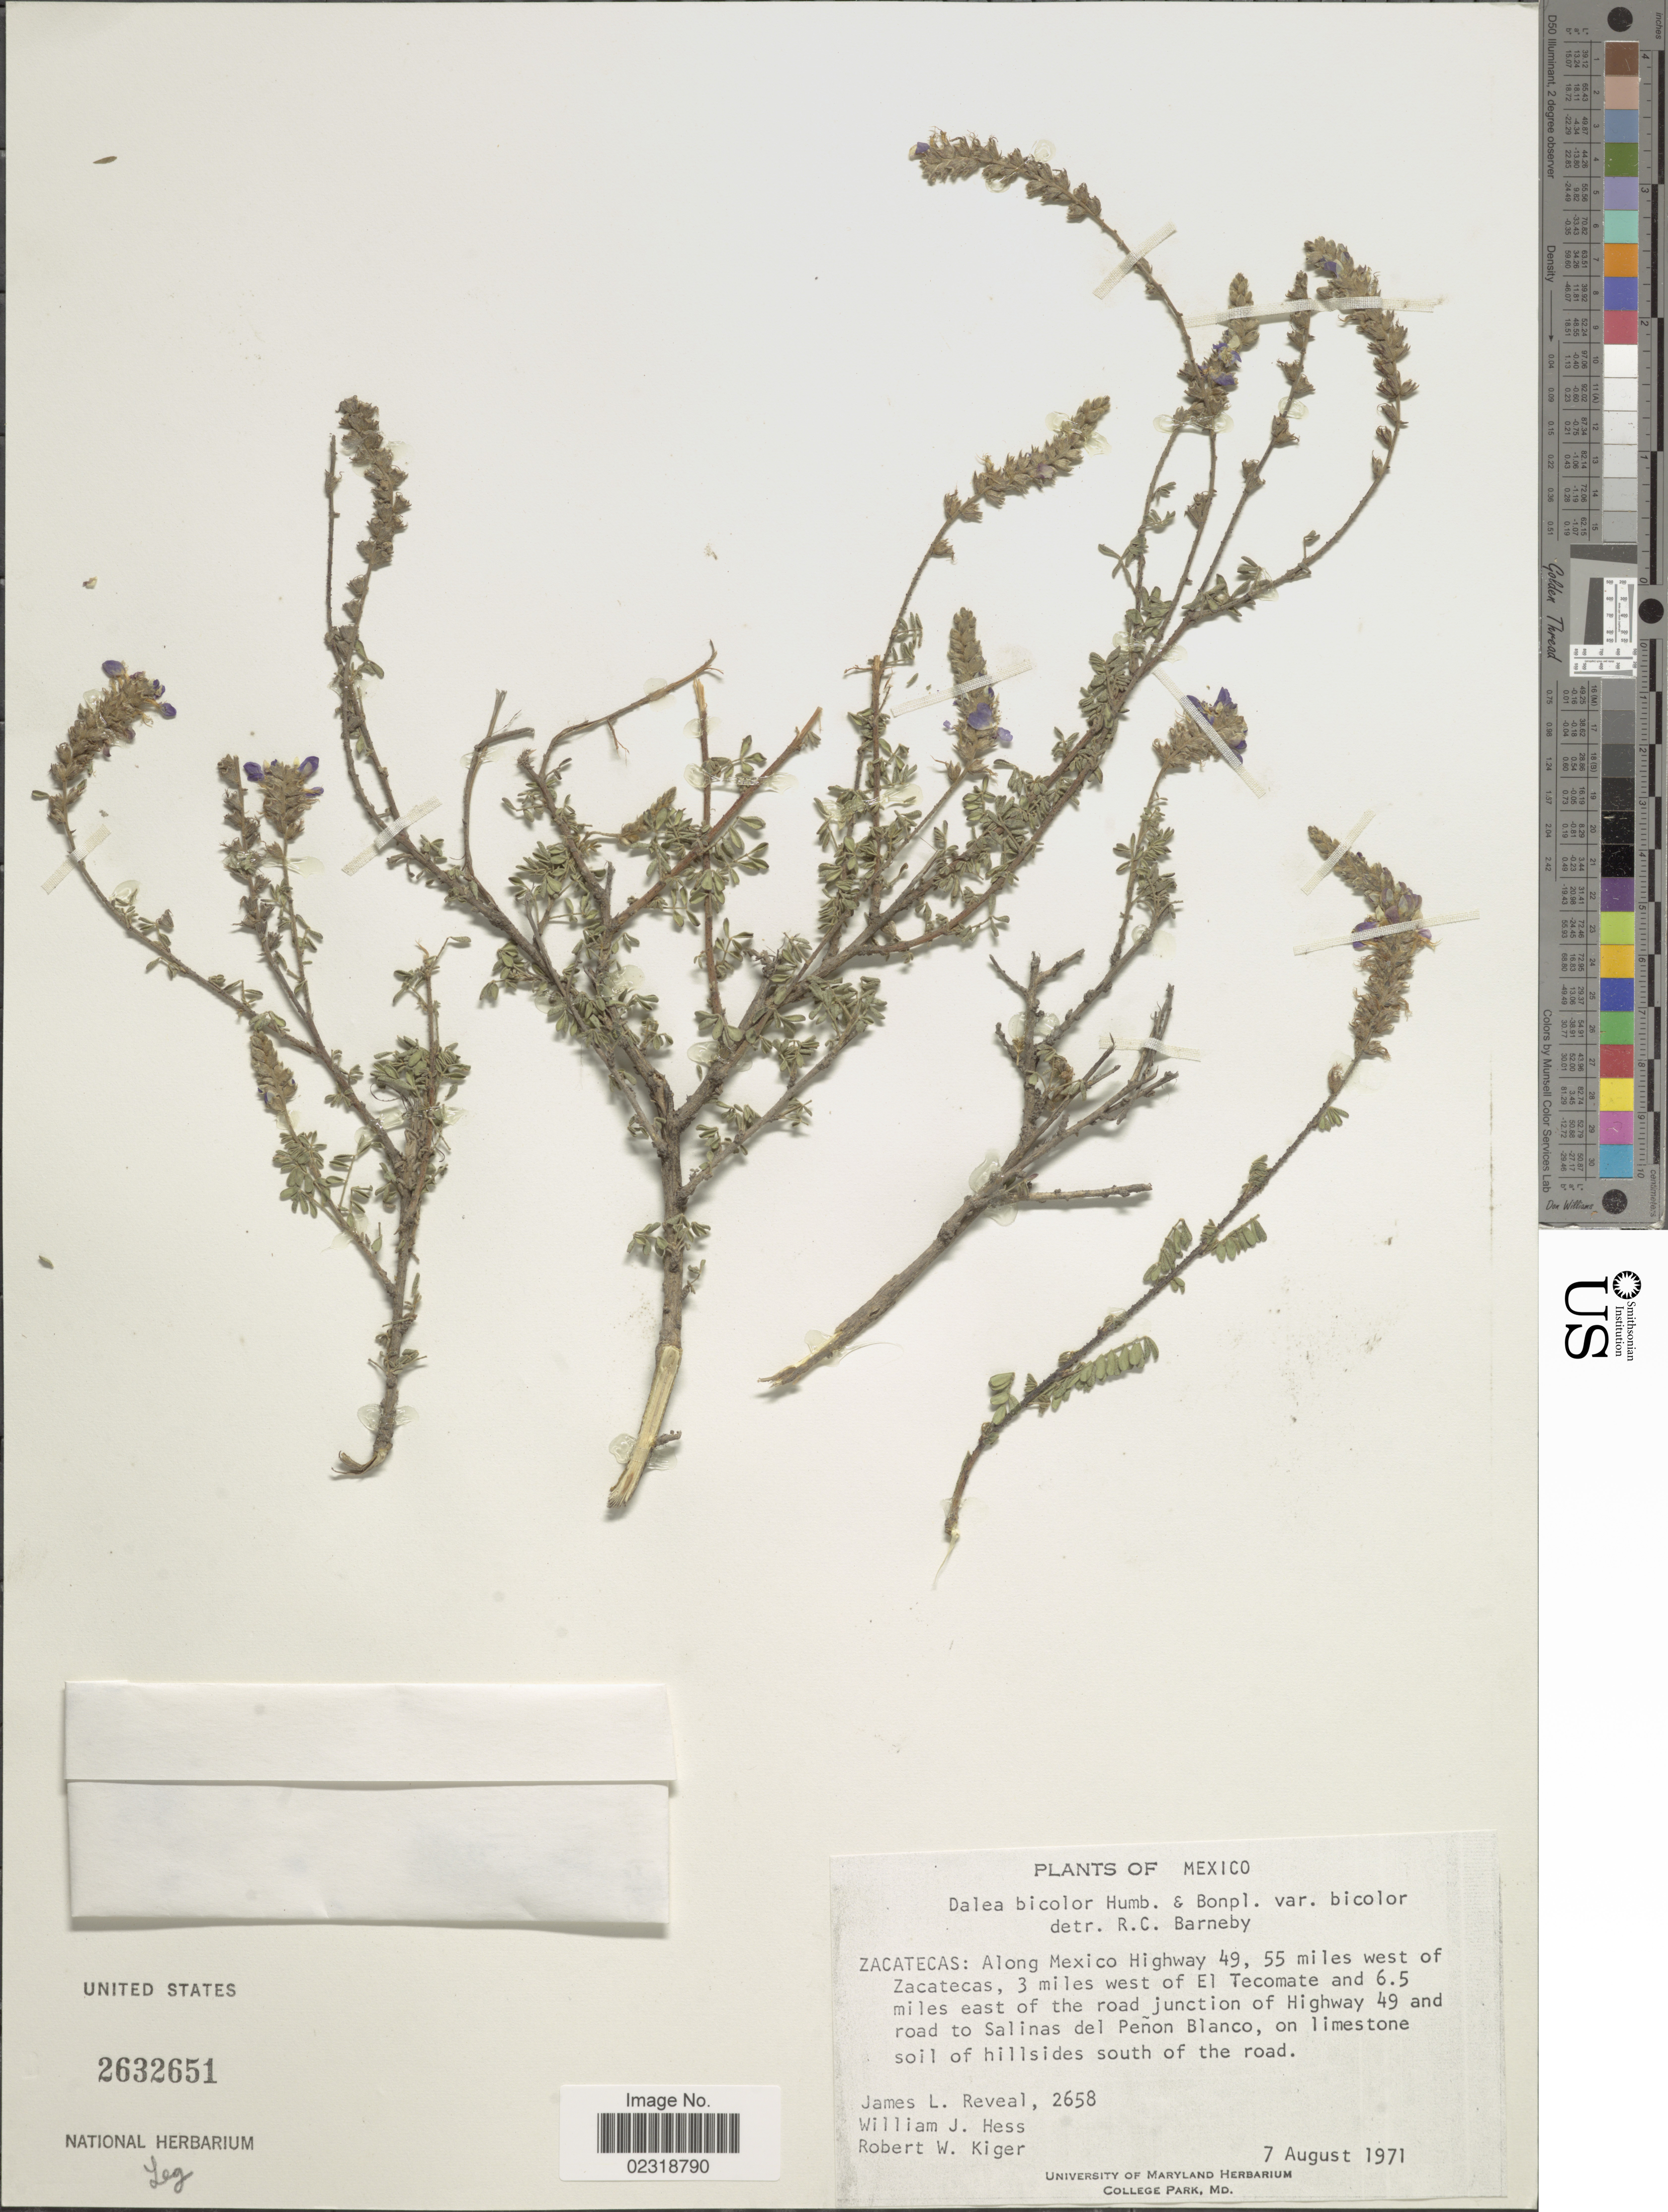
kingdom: Plantae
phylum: Tracheophyta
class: Magnoliopsida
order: Fabales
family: Fabaceae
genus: Dalea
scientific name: Dalea bicolor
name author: Humb. & Bonpl. ex Willd.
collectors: J. L. Reveal, W. Hess & R. Kiger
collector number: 2658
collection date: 1971-08-07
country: Mexico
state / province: Zacatecas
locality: Along Mexico Highway 49, 55 miles west of Zacatecas, 3 miles west of El Tecomate and 6.5 miles east of the road junction of Highway 49 and road to Salinas del Penon Blanco, on limeston soil of hillsides south of the road.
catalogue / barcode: US 2632651